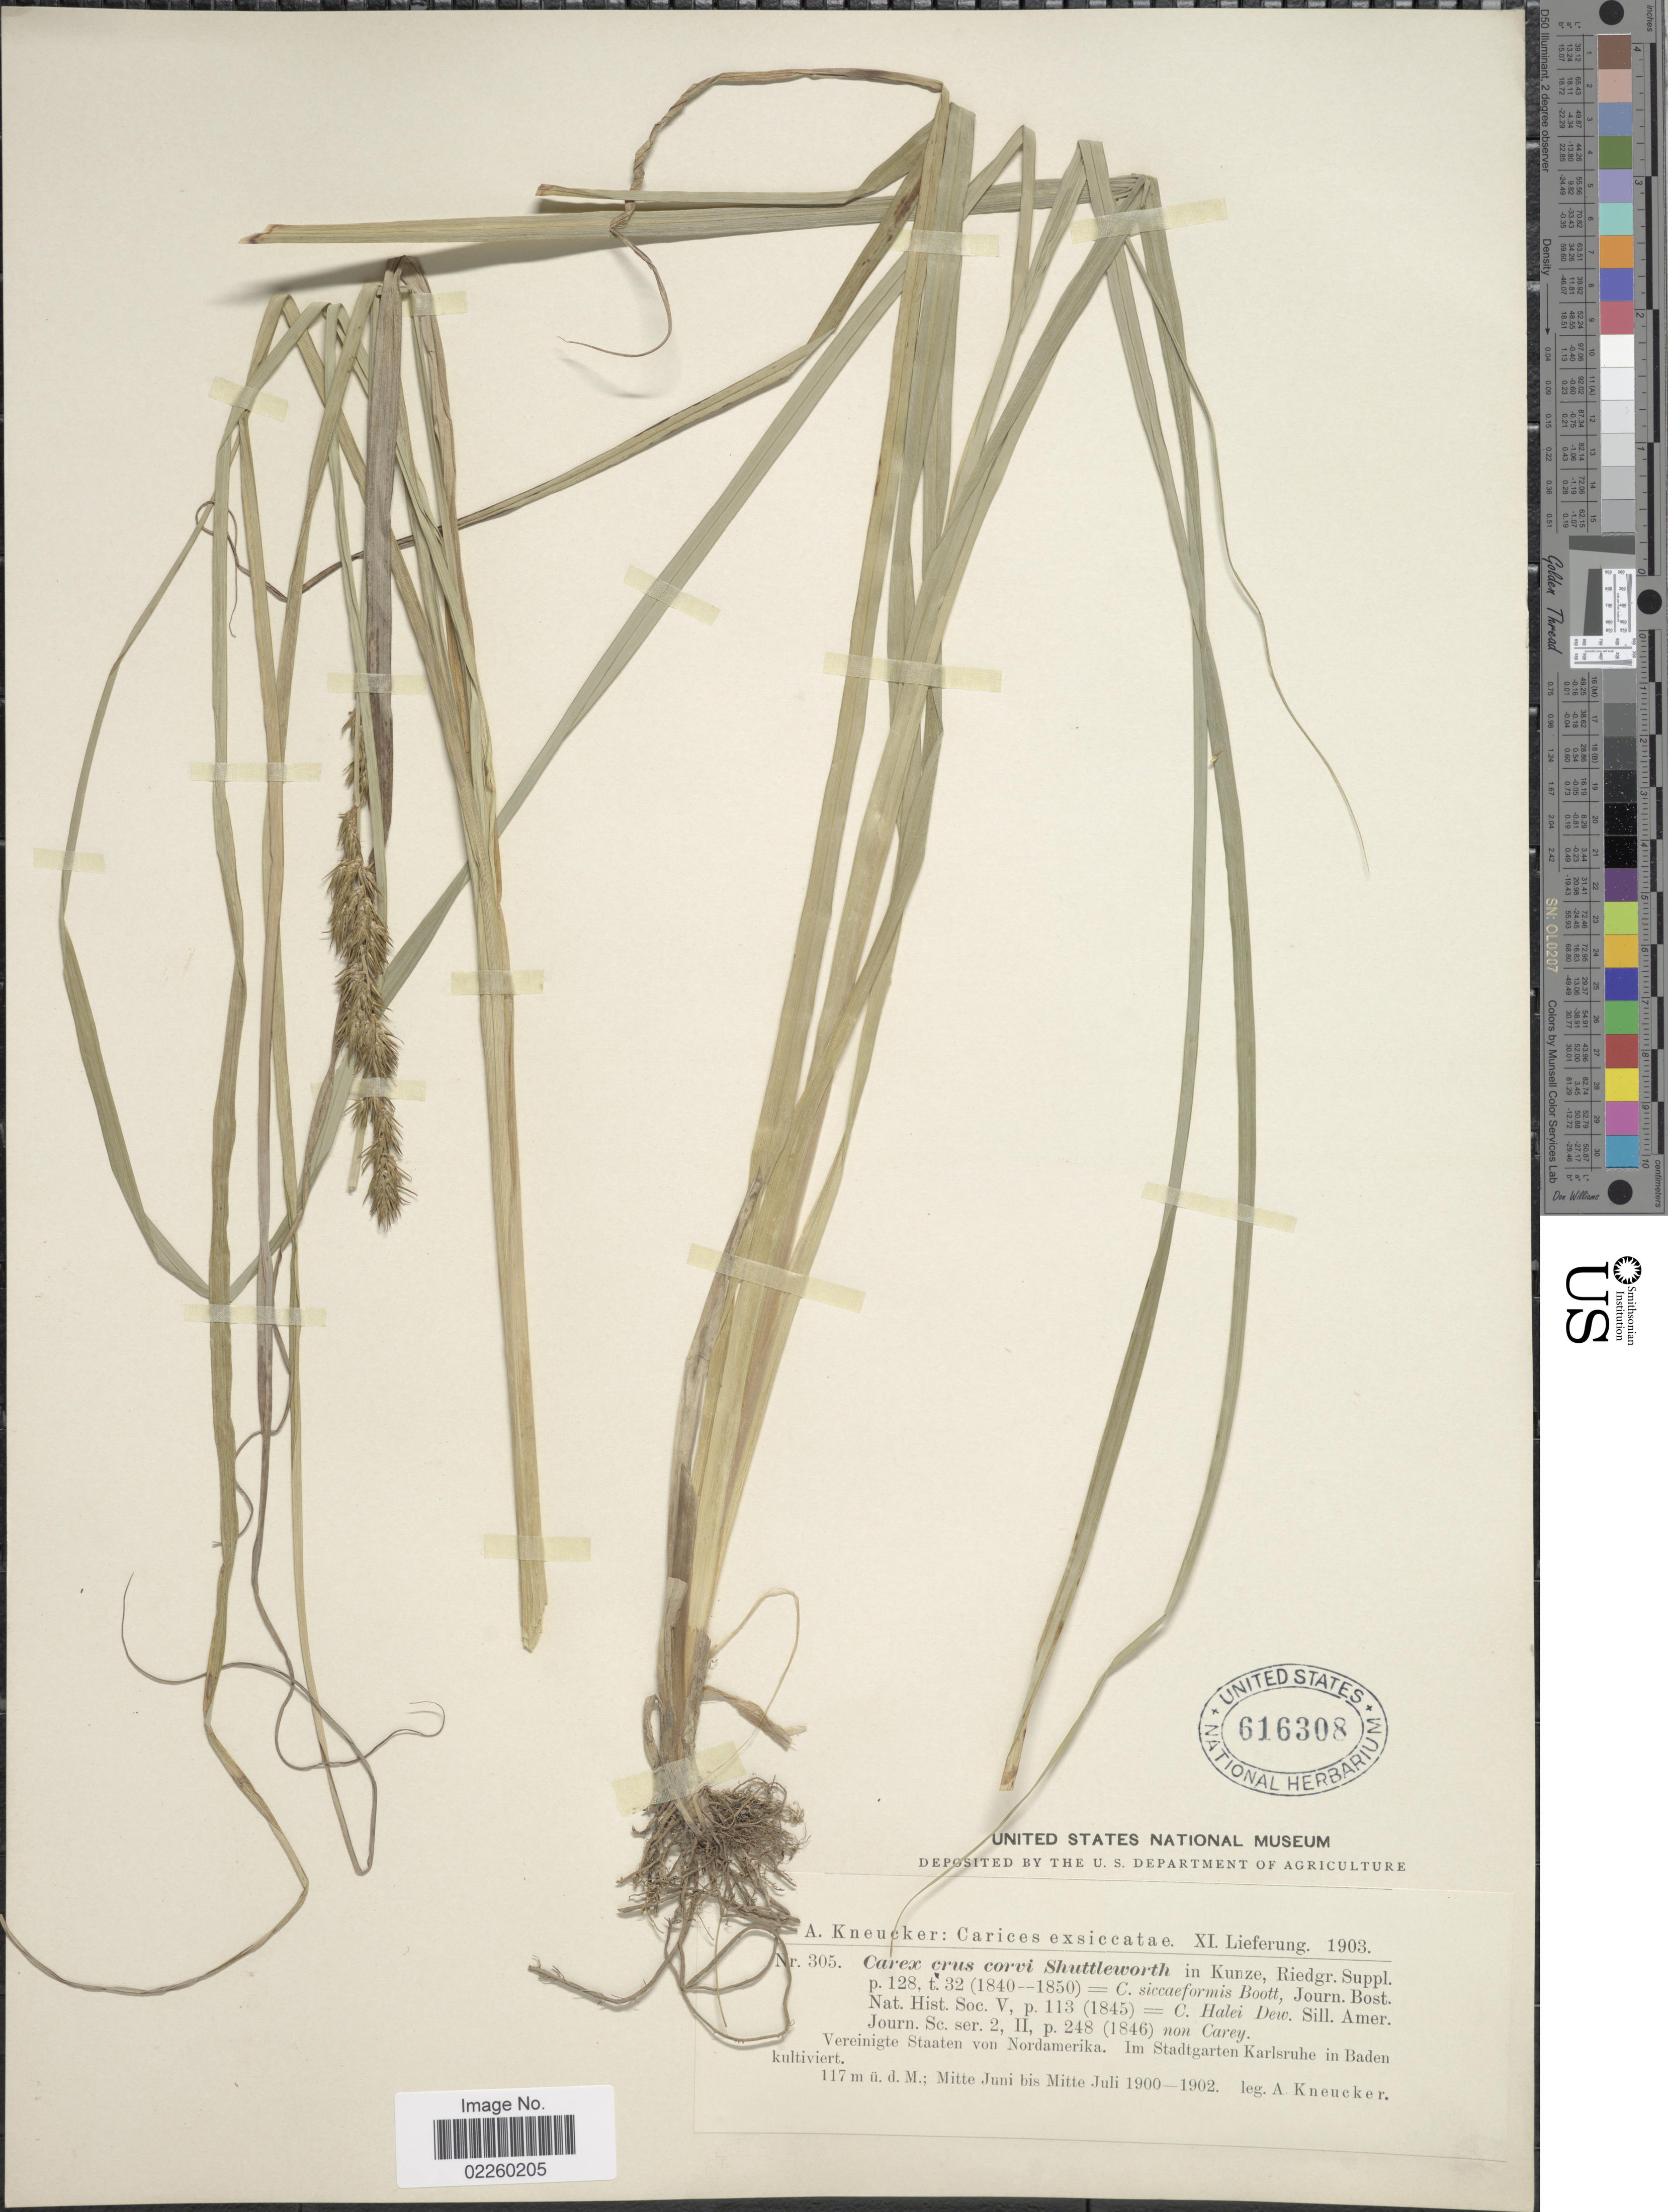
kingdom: Plantae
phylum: Tracheophyta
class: Liliopsida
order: Poales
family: Cyperaceae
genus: Carex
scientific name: Carex crus-corvi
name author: Shuttlew. ex Kunze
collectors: A. Kneucker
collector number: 305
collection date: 1900-06/1902-07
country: Germany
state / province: Baden-Württemberg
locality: Vereinigte Staaten von Nordamerika. Im Stadtgarten Karlsruhe in Baden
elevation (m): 117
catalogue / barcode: US 616308